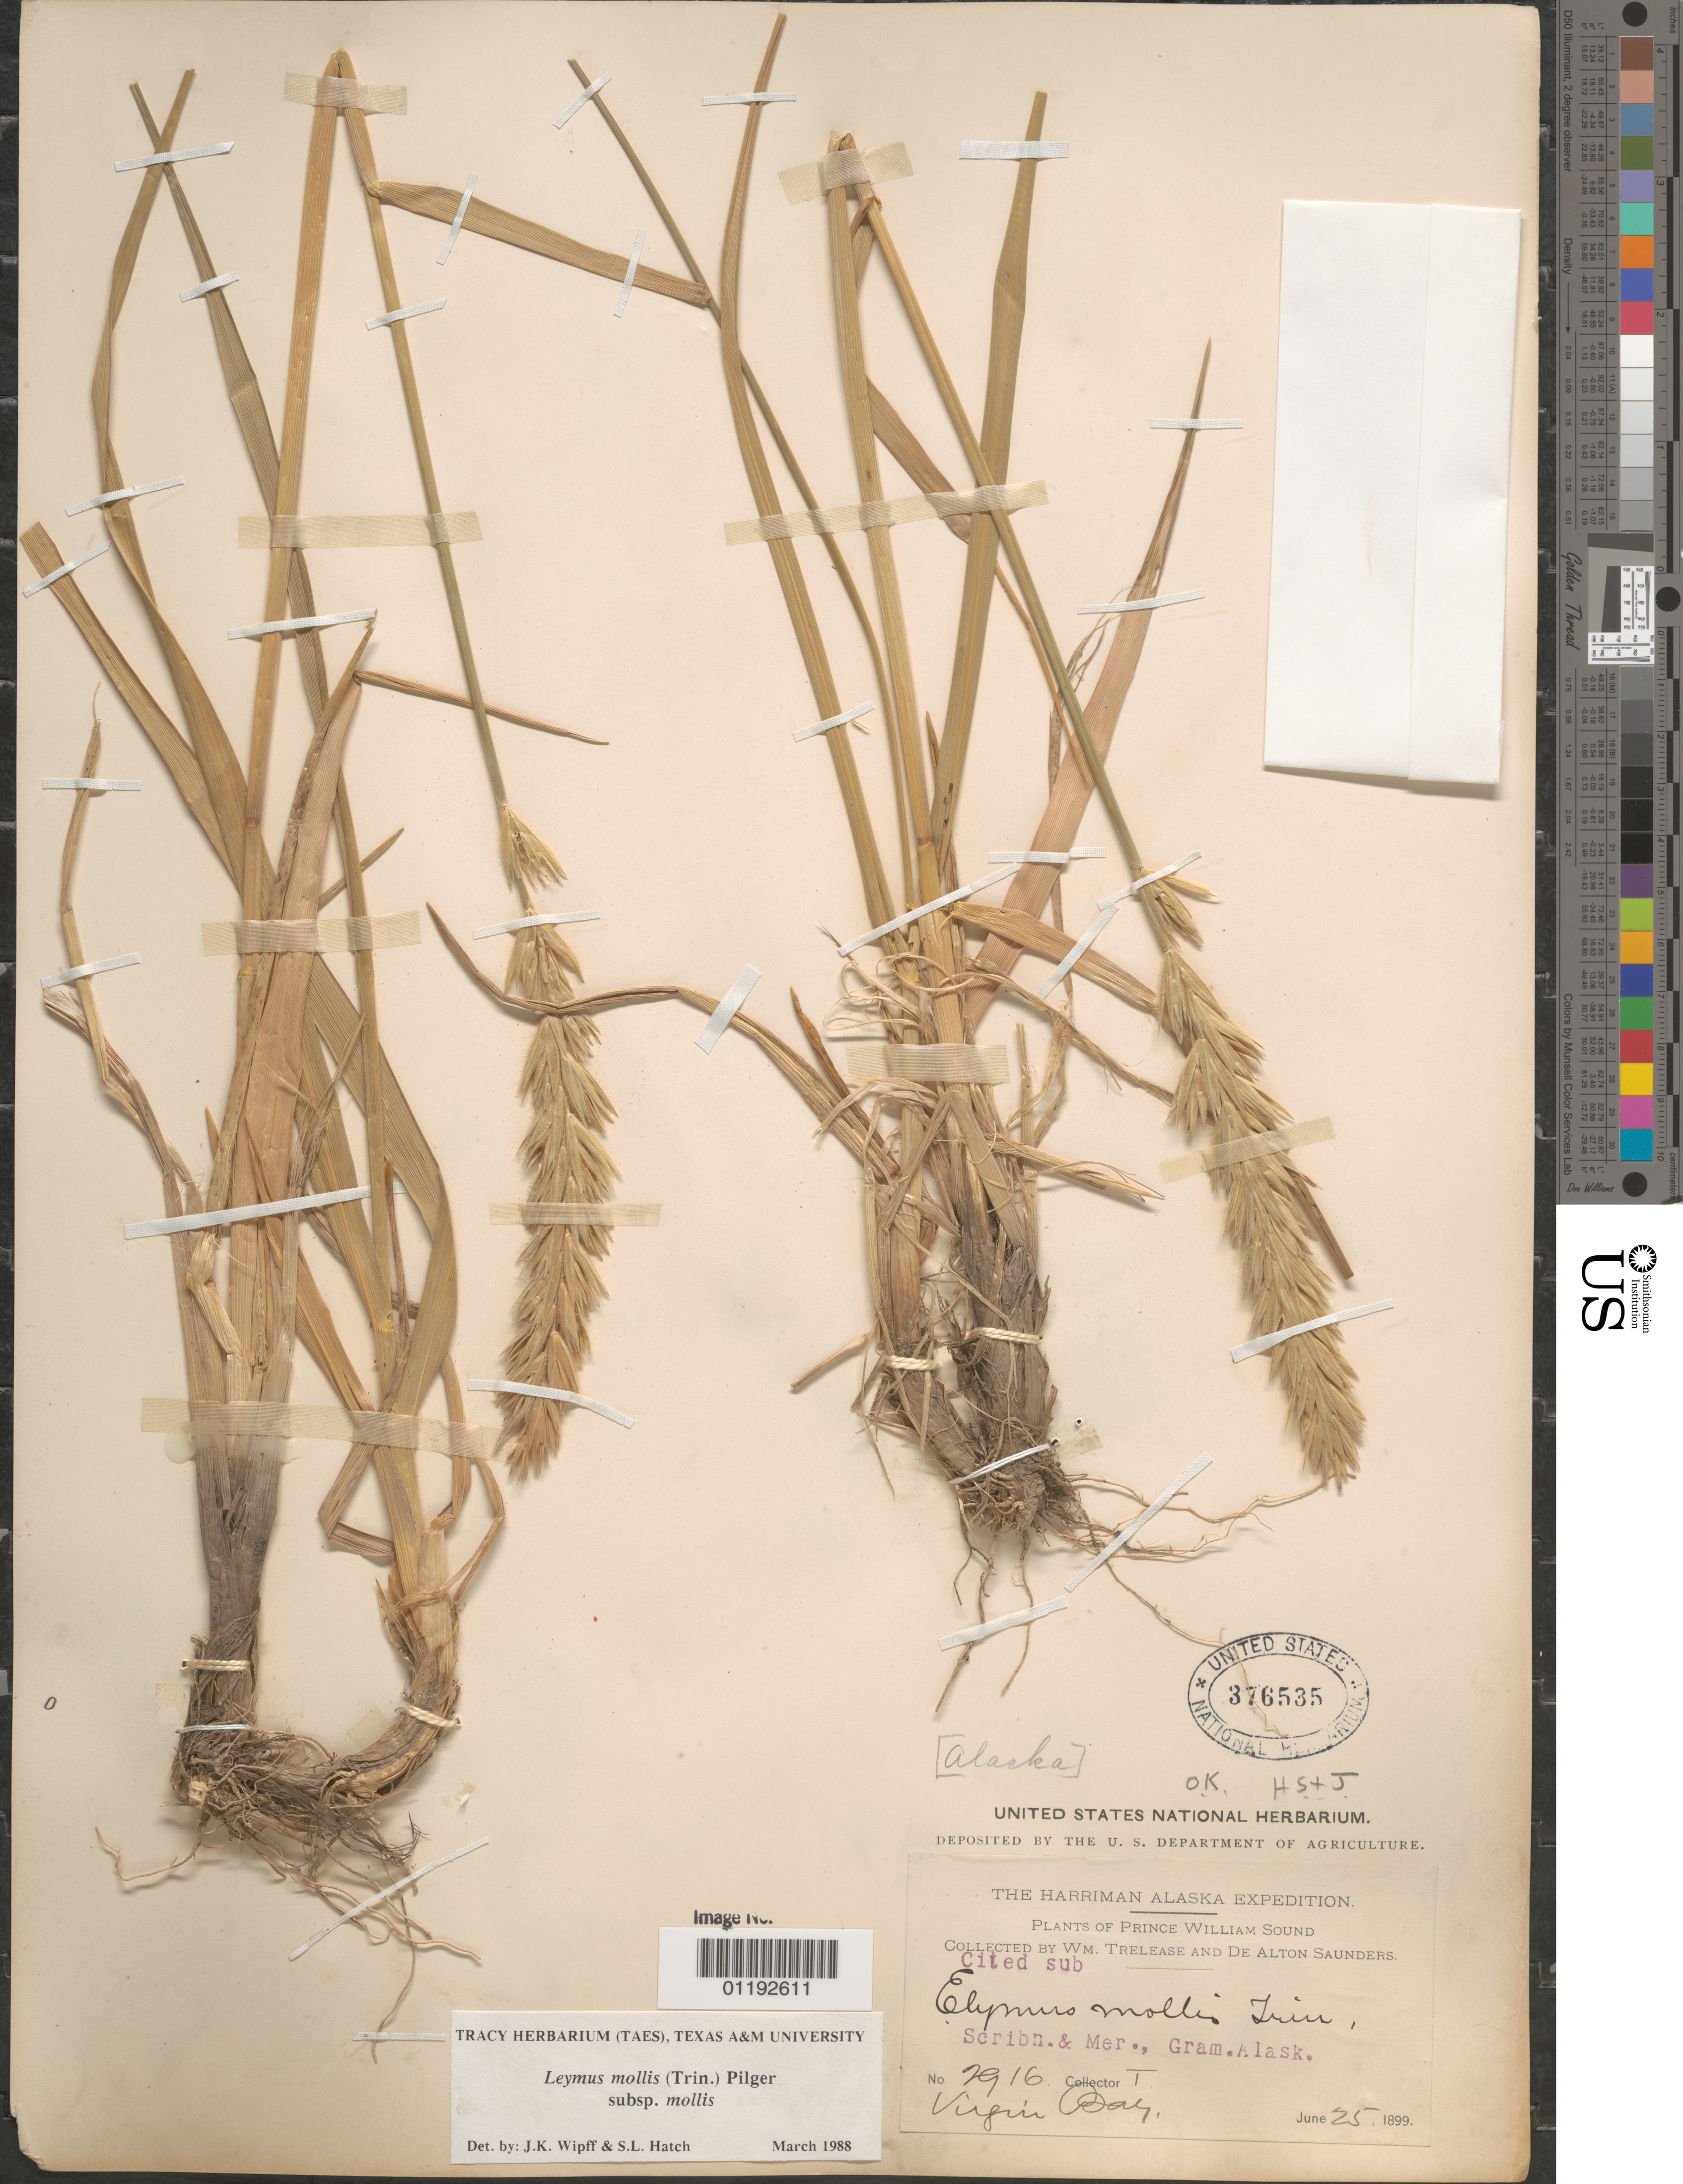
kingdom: Plantae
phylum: Tracheophyta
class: Liliopsida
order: Poales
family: Poaceae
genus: Leymus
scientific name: Leymus mollis subsp. mollis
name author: (Trin.) Pilg.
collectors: W. H. Brewer & W. Coe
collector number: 2916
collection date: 1899-06-25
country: United States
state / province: Alaska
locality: Virgin Bay.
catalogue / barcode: US 376535